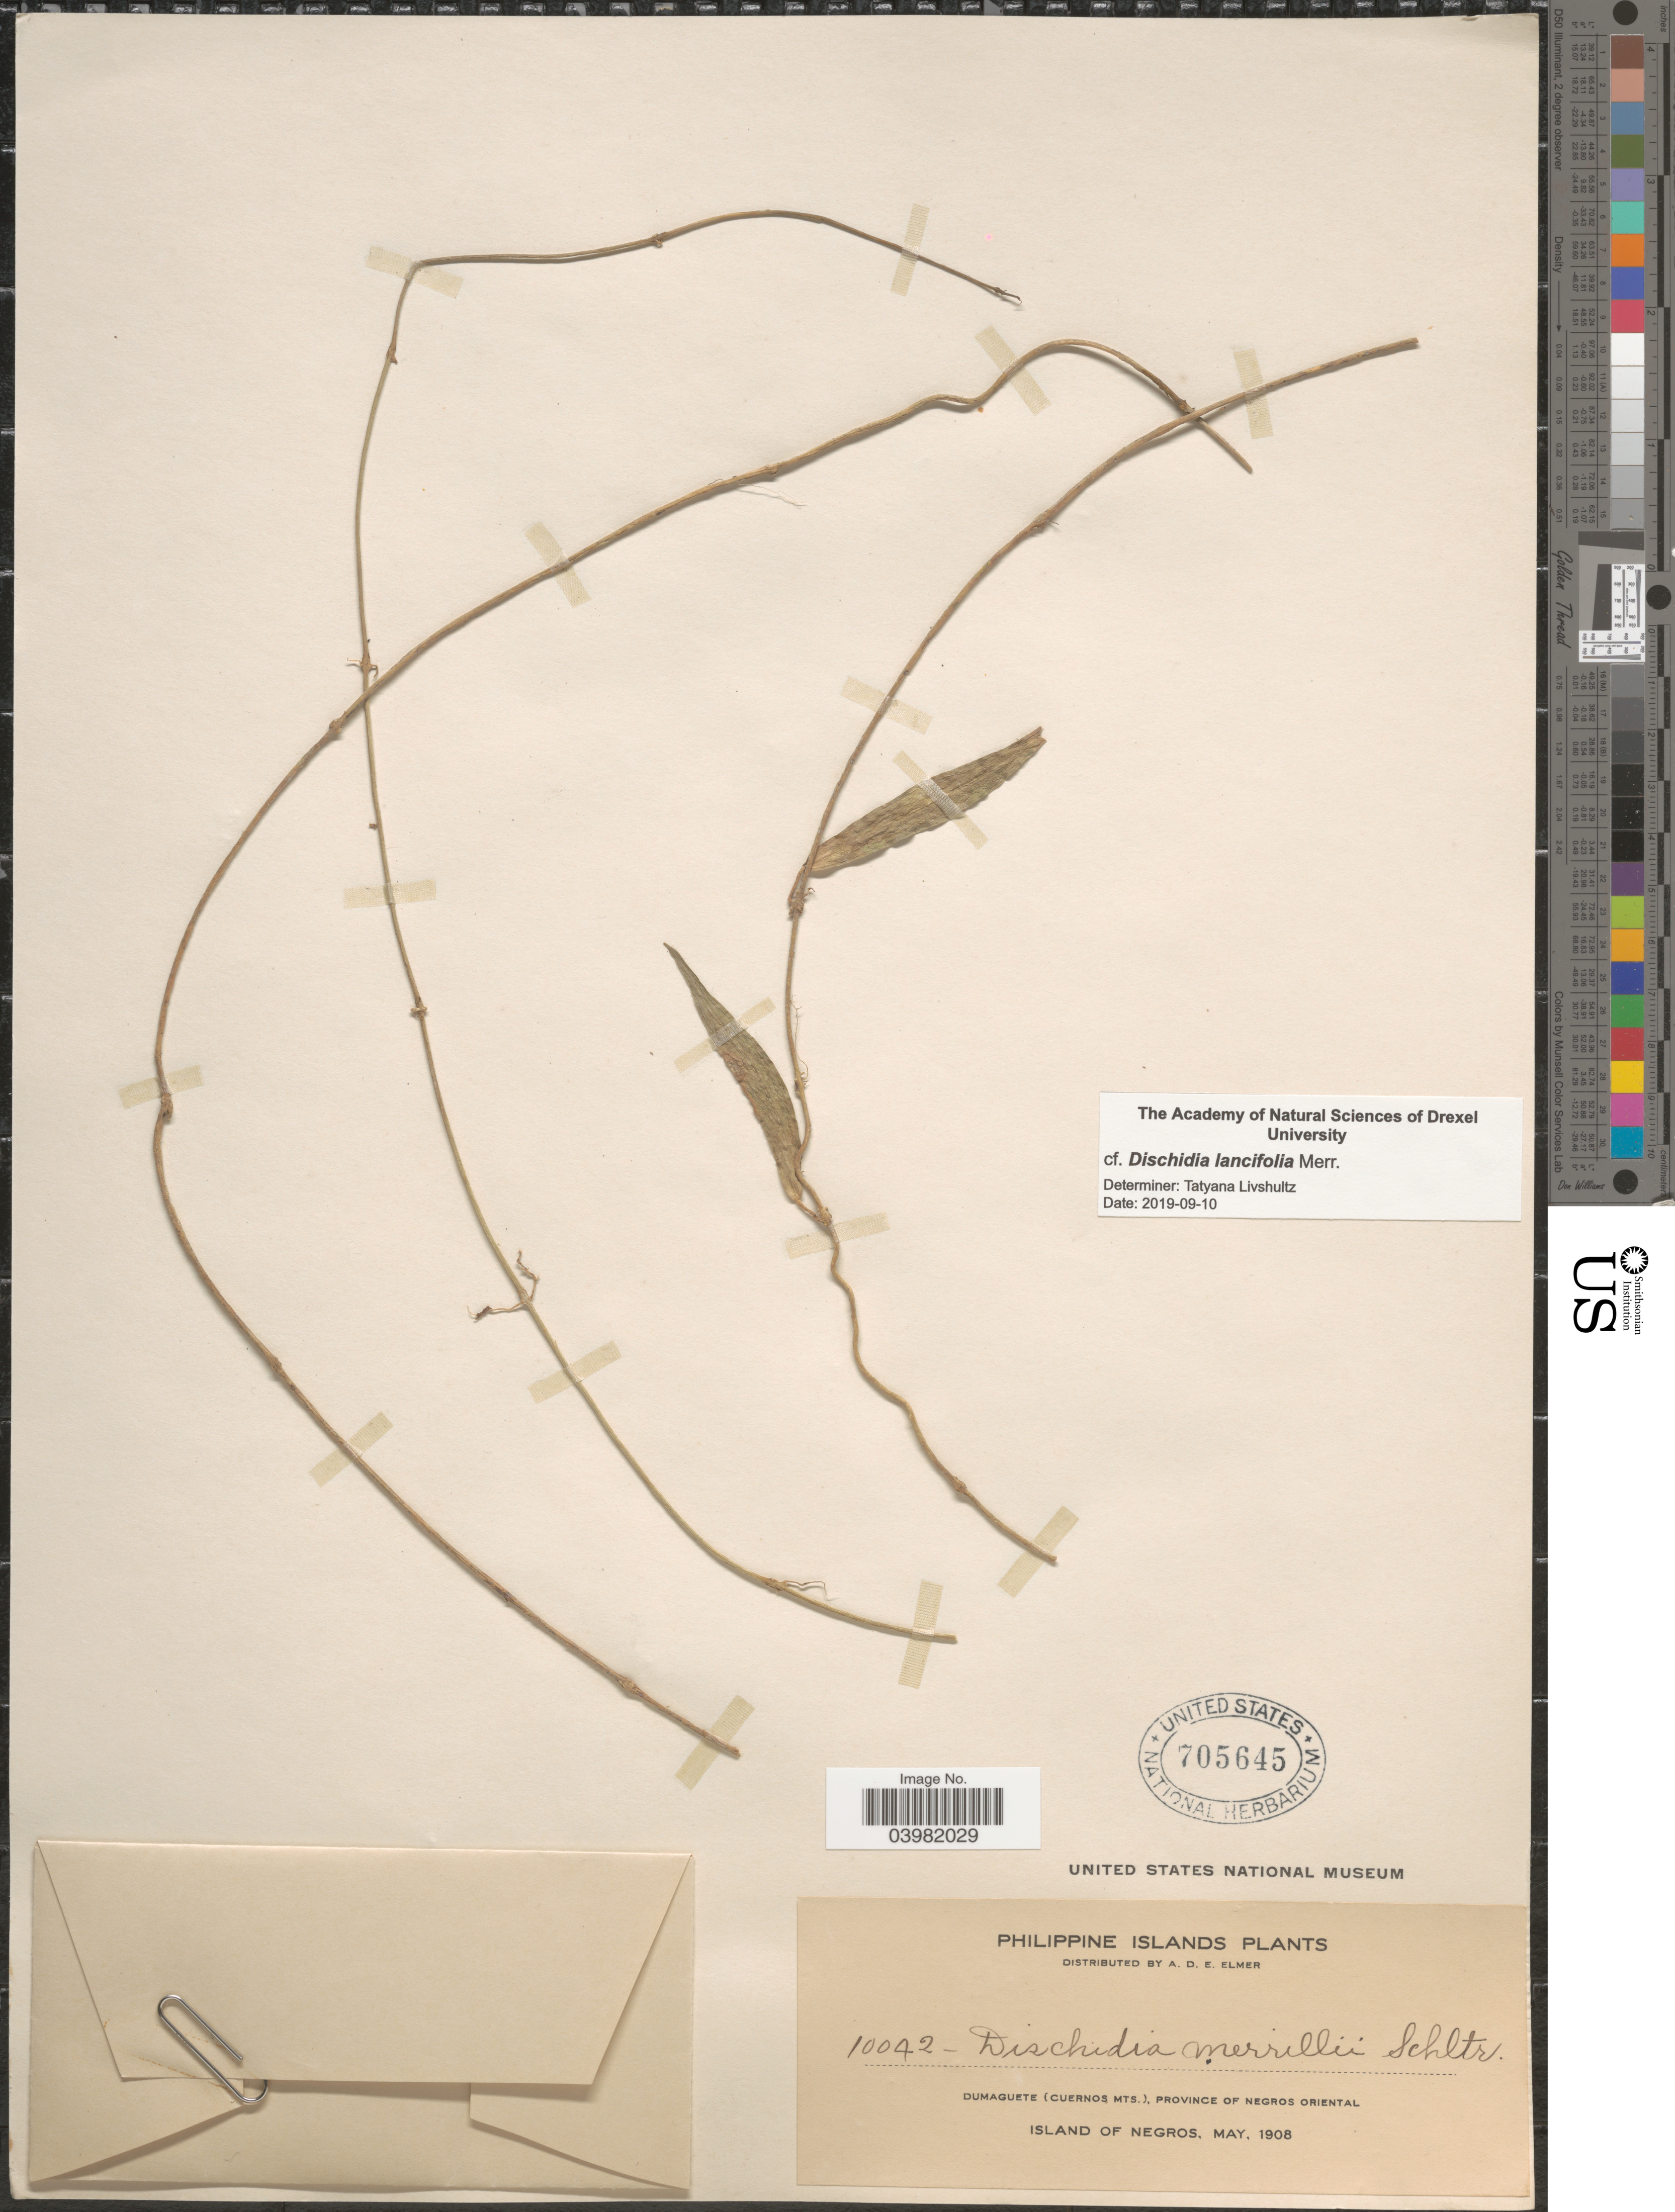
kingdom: Plantae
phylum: Tracheophyta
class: Magnoliopsida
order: Gentianales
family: Apocynaceae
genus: Dischidia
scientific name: Dischidia lancifolia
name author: Merr.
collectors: A. D. E. Elmer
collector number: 10042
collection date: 1908-05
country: Philippines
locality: Dumaguete (Cuernos Mts.), Province of Negros Oriental. Island of Negros.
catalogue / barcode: US 705645